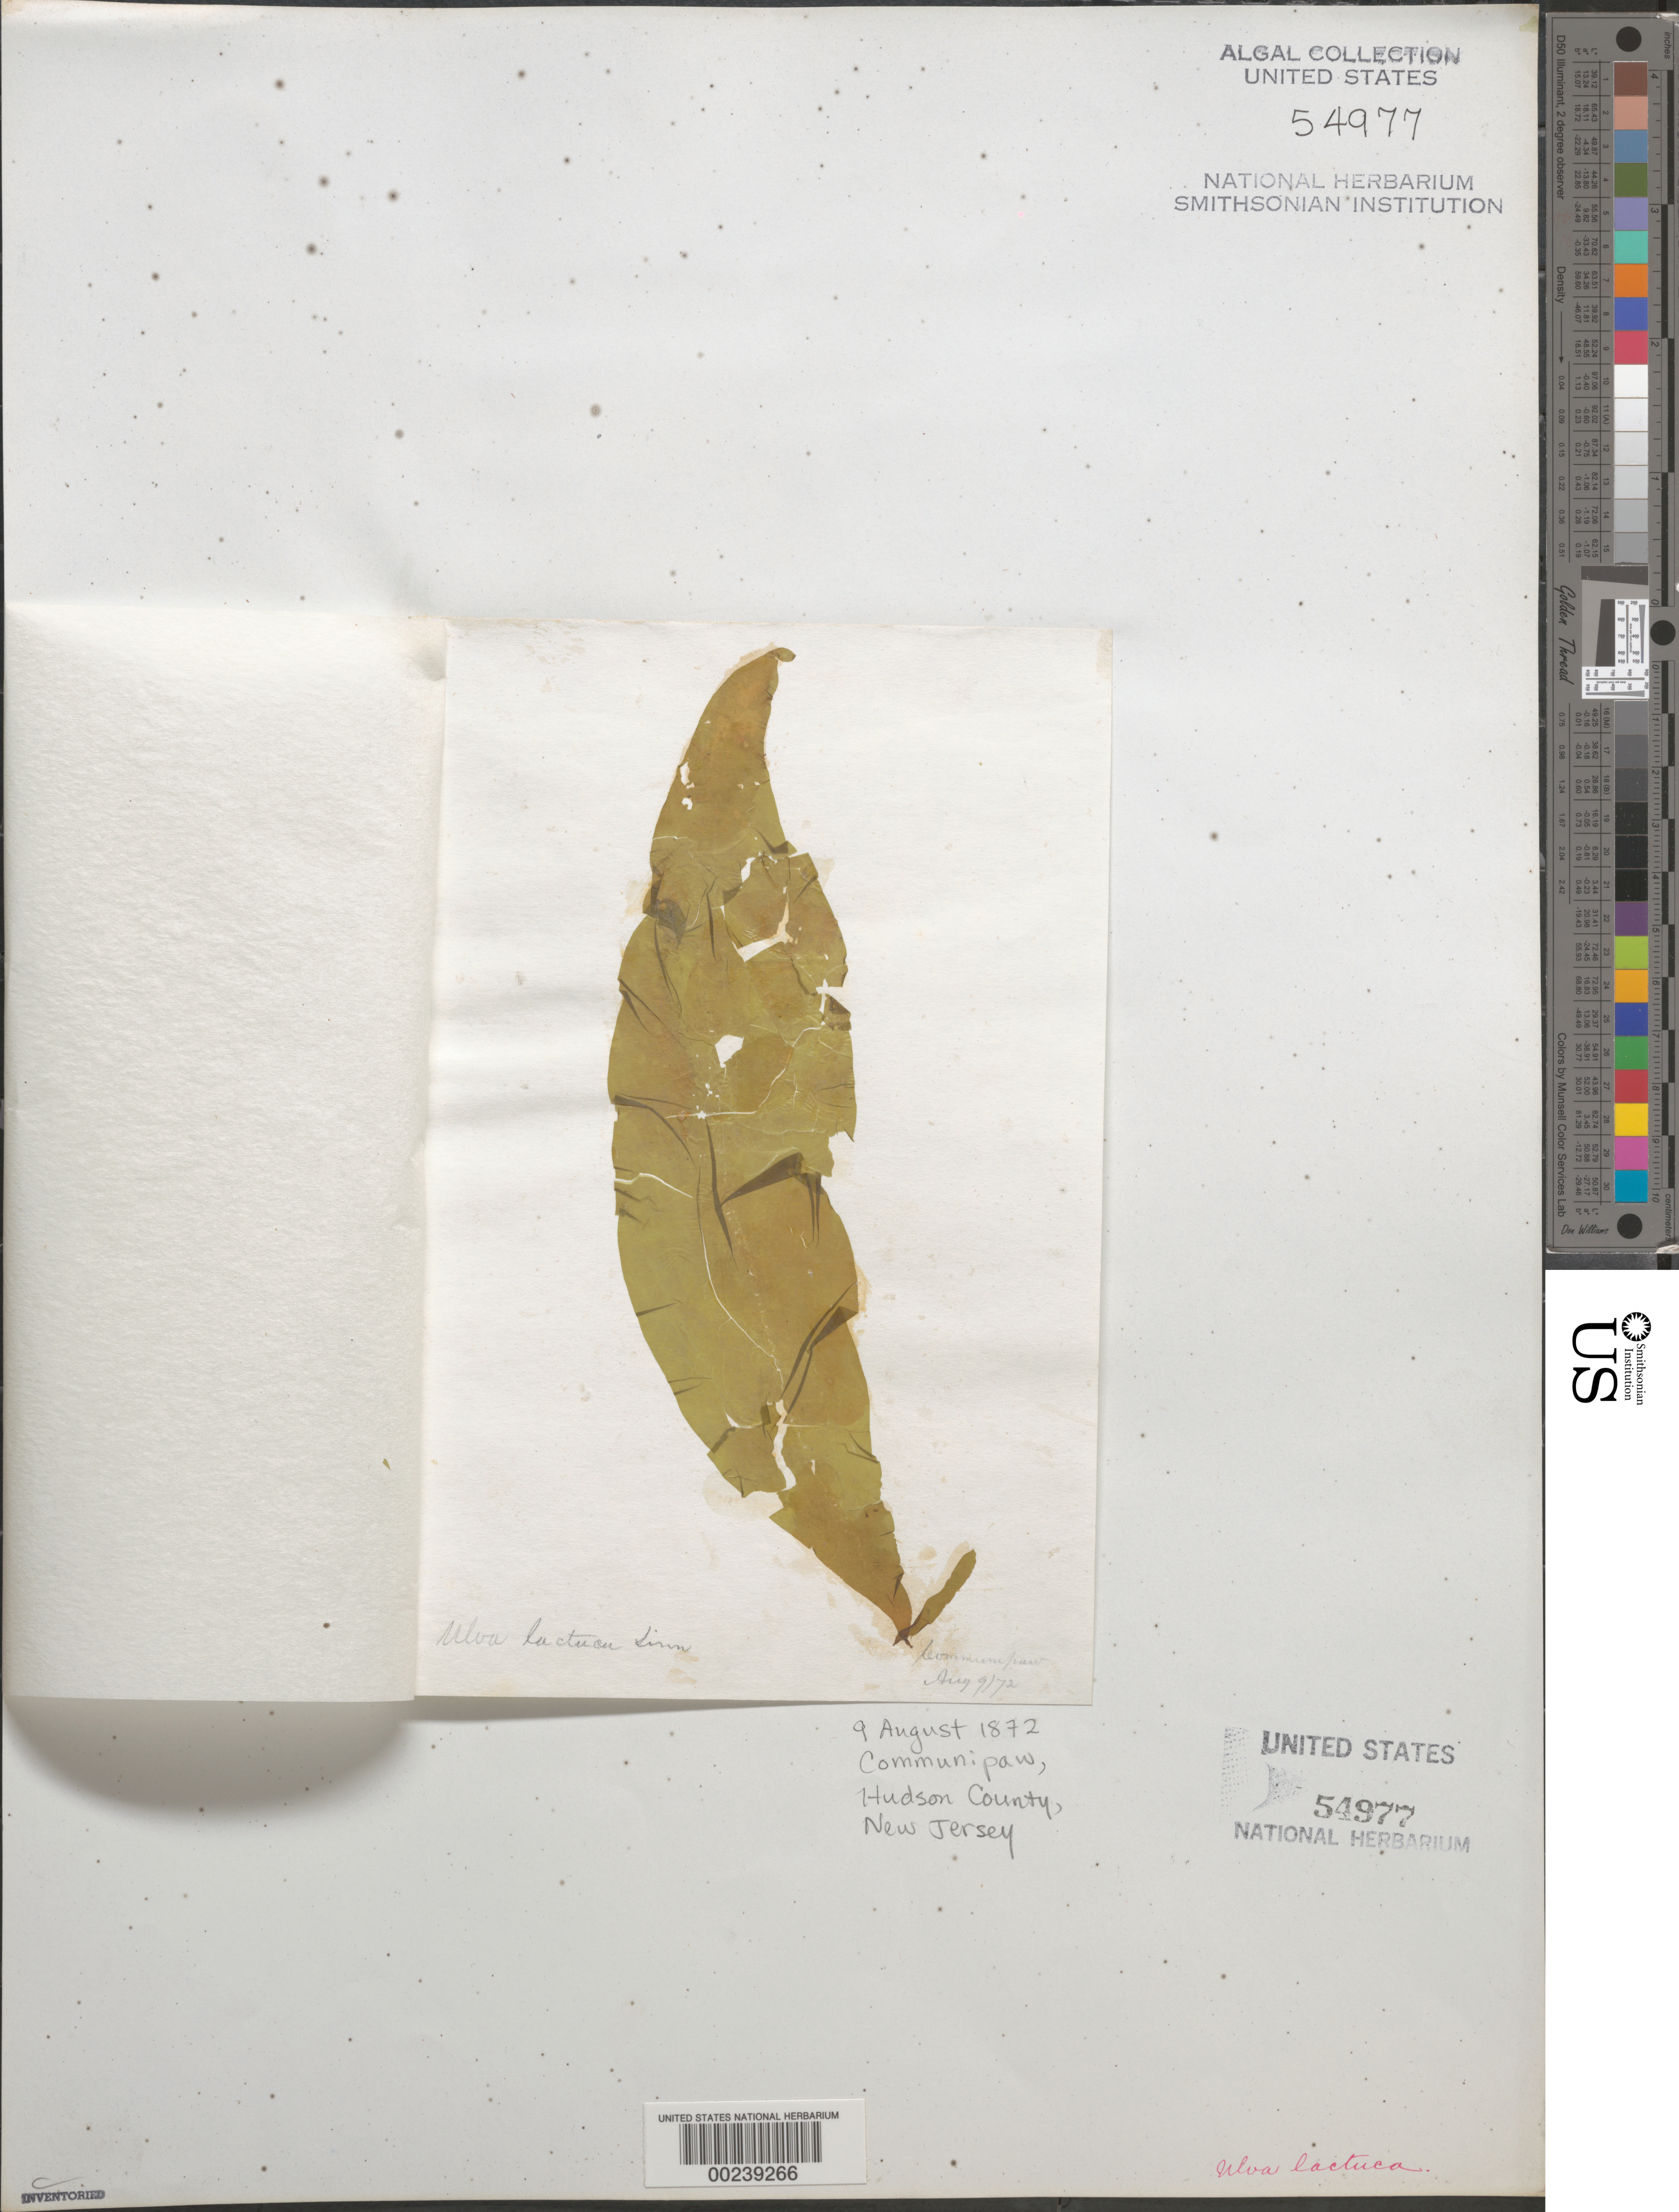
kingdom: Plantae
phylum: Chlorophyta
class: Ulvophyceae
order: Ulvales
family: Ulvaceae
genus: Ulva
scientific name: Ulva lactuca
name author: L.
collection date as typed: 09 Aug 1872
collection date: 1872-08-09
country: United States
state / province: New Jersey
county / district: Hudson County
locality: Communipaw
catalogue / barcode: US 54977